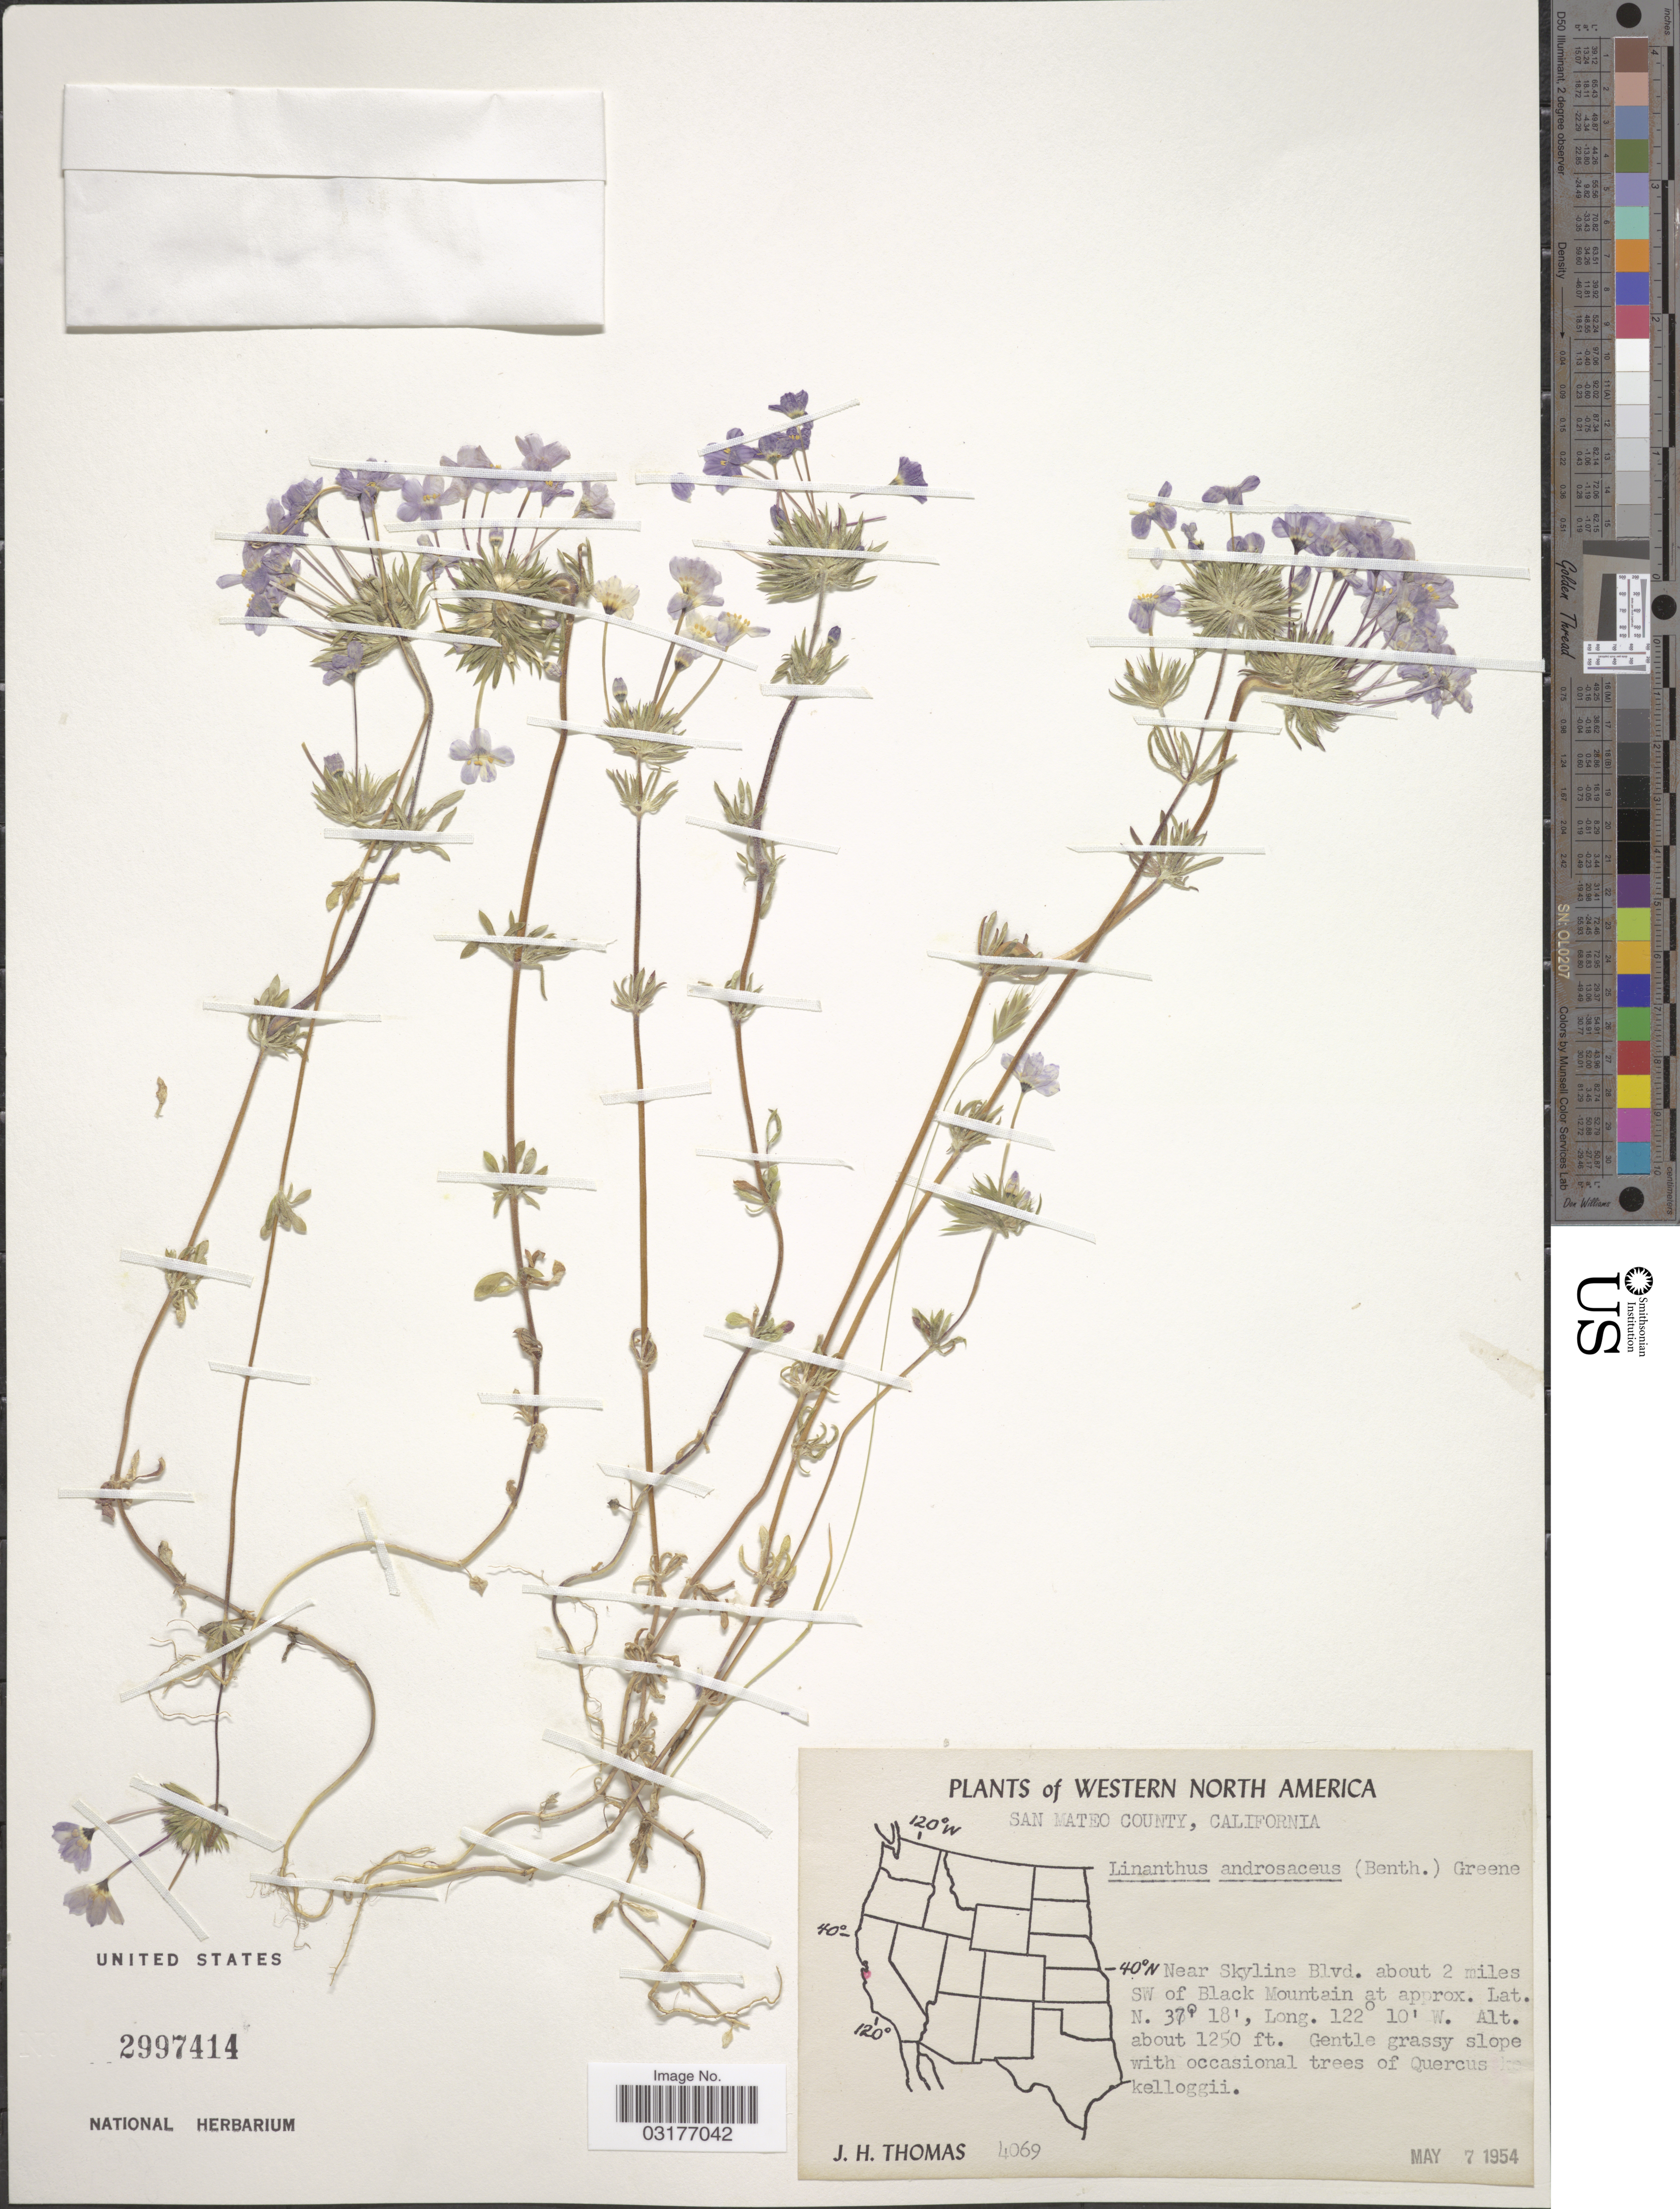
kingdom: Plantae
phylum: Tracheophyta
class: Magnoliopsida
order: Ericales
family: Polemoniaceae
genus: Leptosiphon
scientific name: Leptosiphon androsaceus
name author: Benth.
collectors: J. H. Thomas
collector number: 4069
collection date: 1954-05-07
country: United States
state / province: California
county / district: San Mateo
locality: Western North America. San Mateo County. Near Skyline Blvd. about 2 miles SW of Black Mountain.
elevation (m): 381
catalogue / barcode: US 2997414